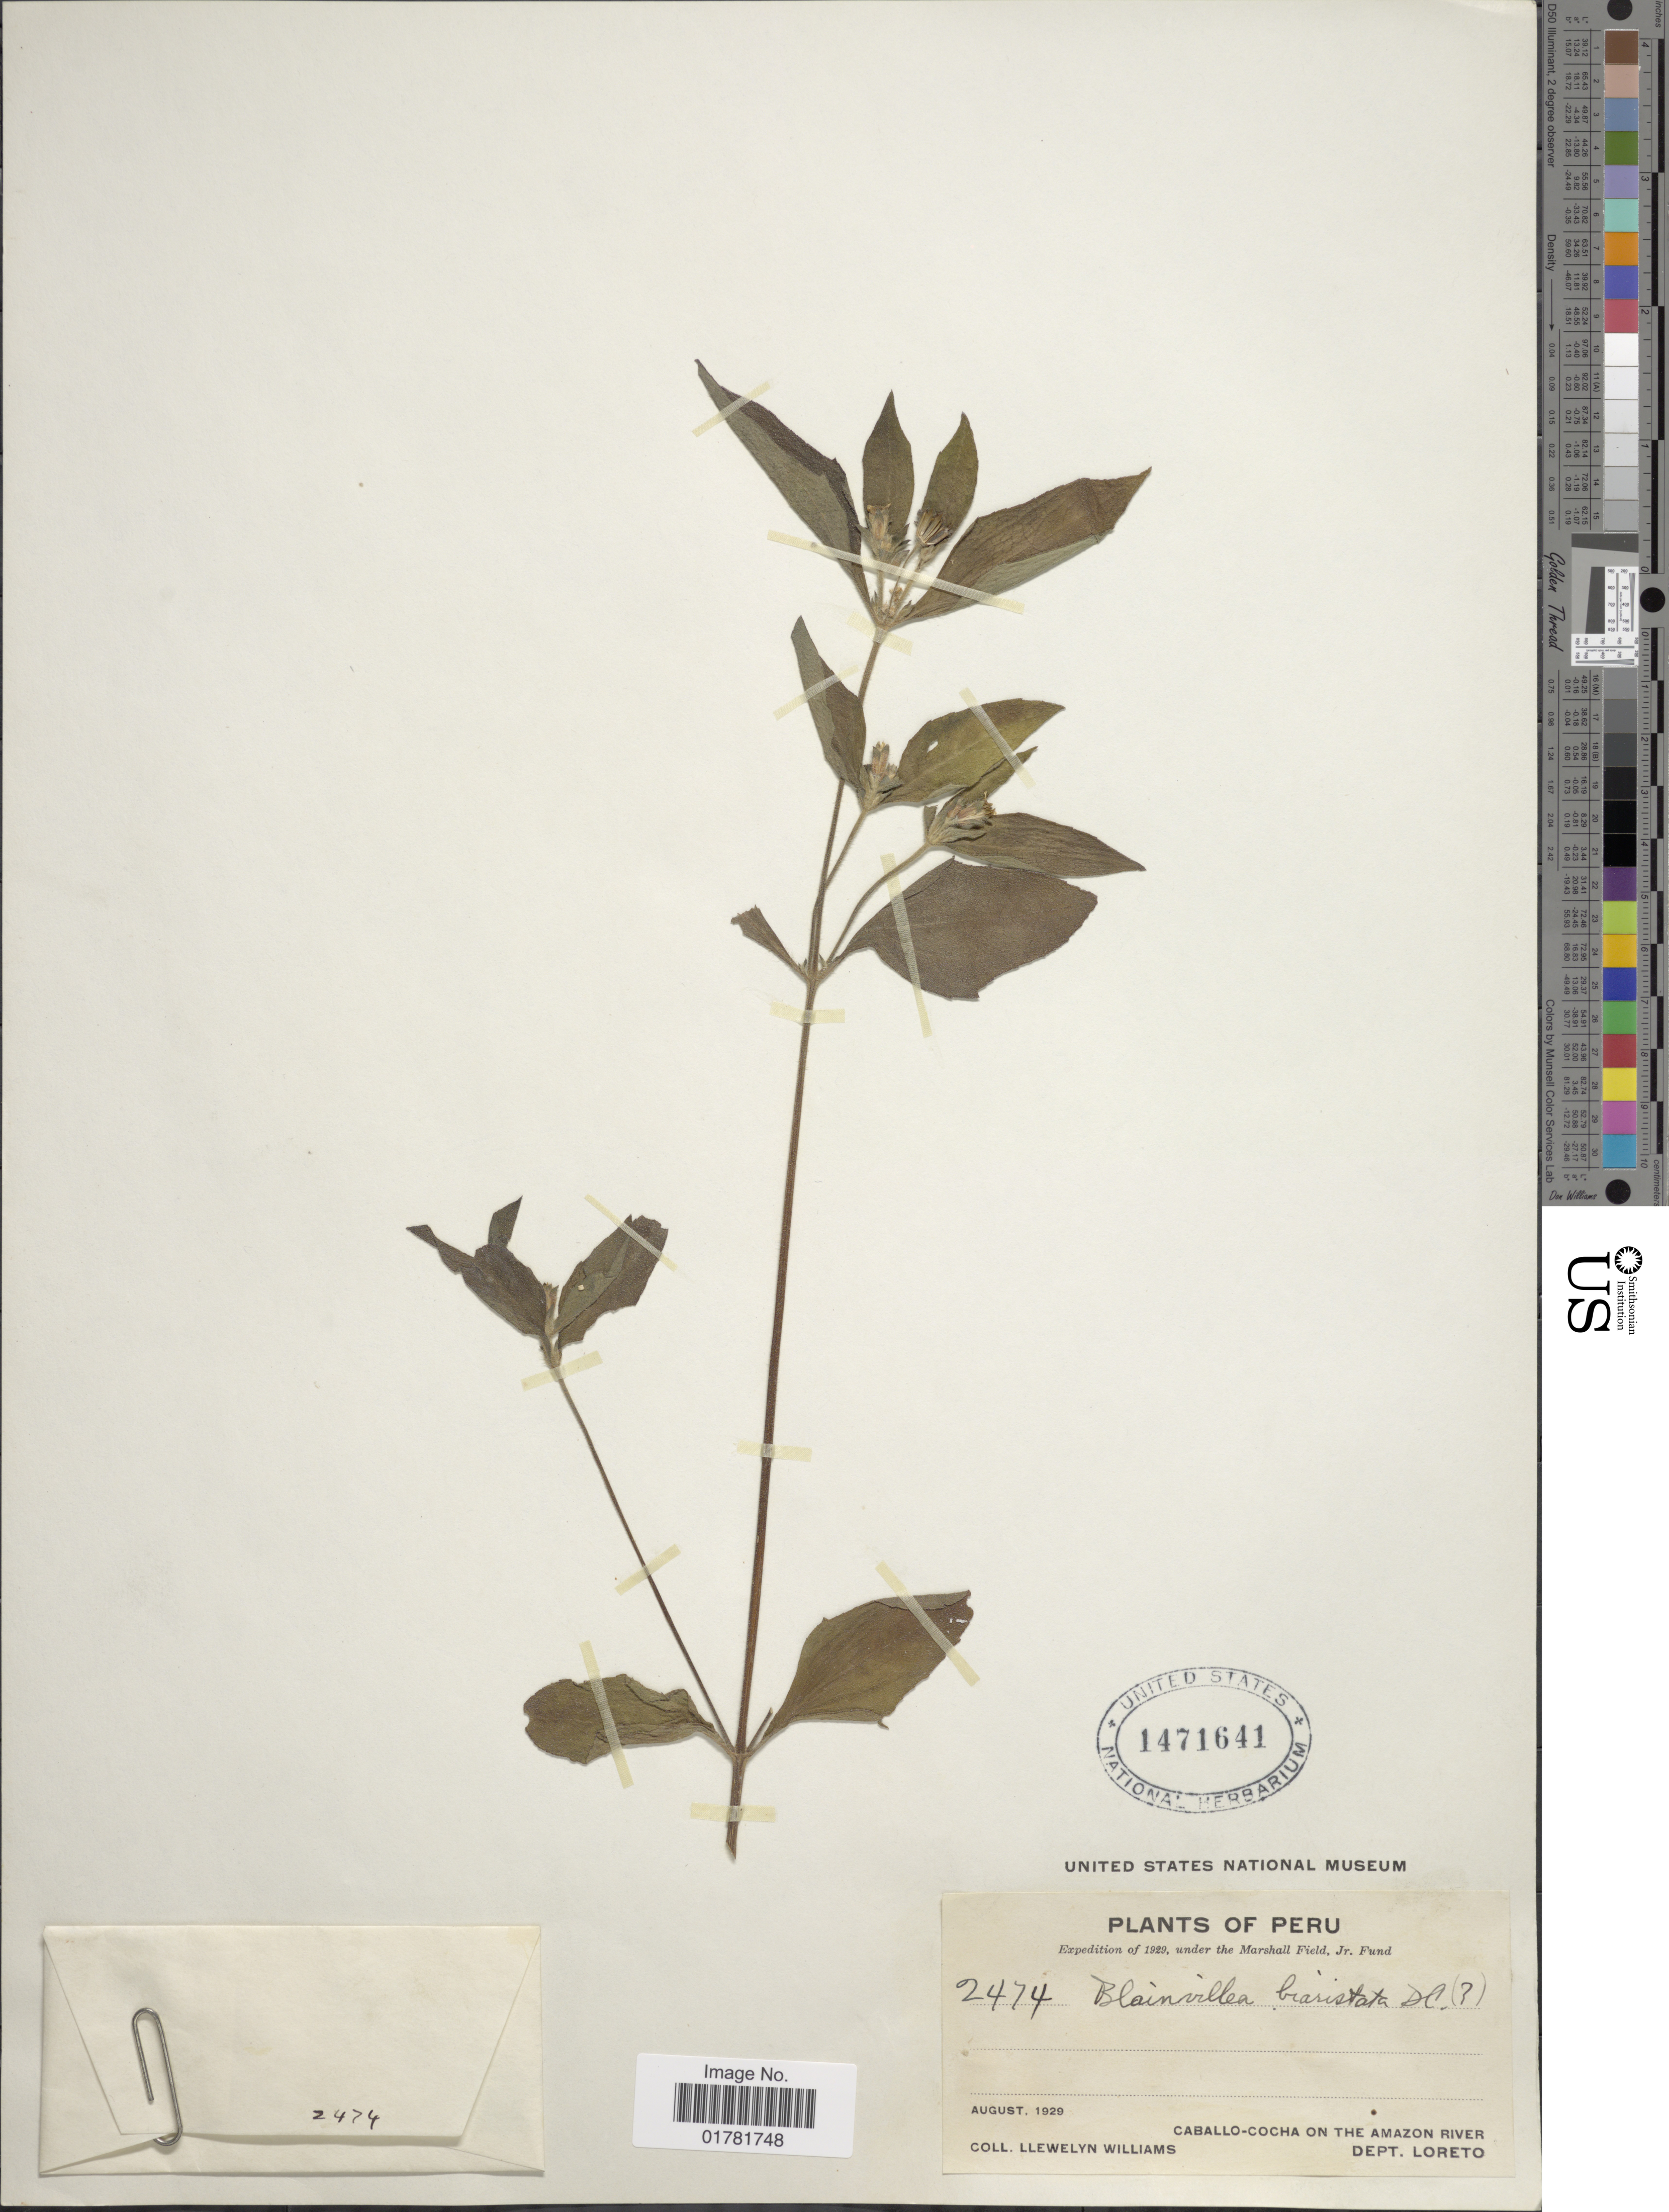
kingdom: Plantae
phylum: Tracheophyta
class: Magnoliopsida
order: Asterales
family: Asteraceae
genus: Calyptocarpus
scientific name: Calyptocarpus baristatus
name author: (DC.) H. Rob.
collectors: Ll. Williams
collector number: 2474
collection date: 1929-08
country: Peru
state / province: Loreto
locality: Caballo-Cocha on the Amazon River, Dept Loreto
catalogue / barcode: US 1471641